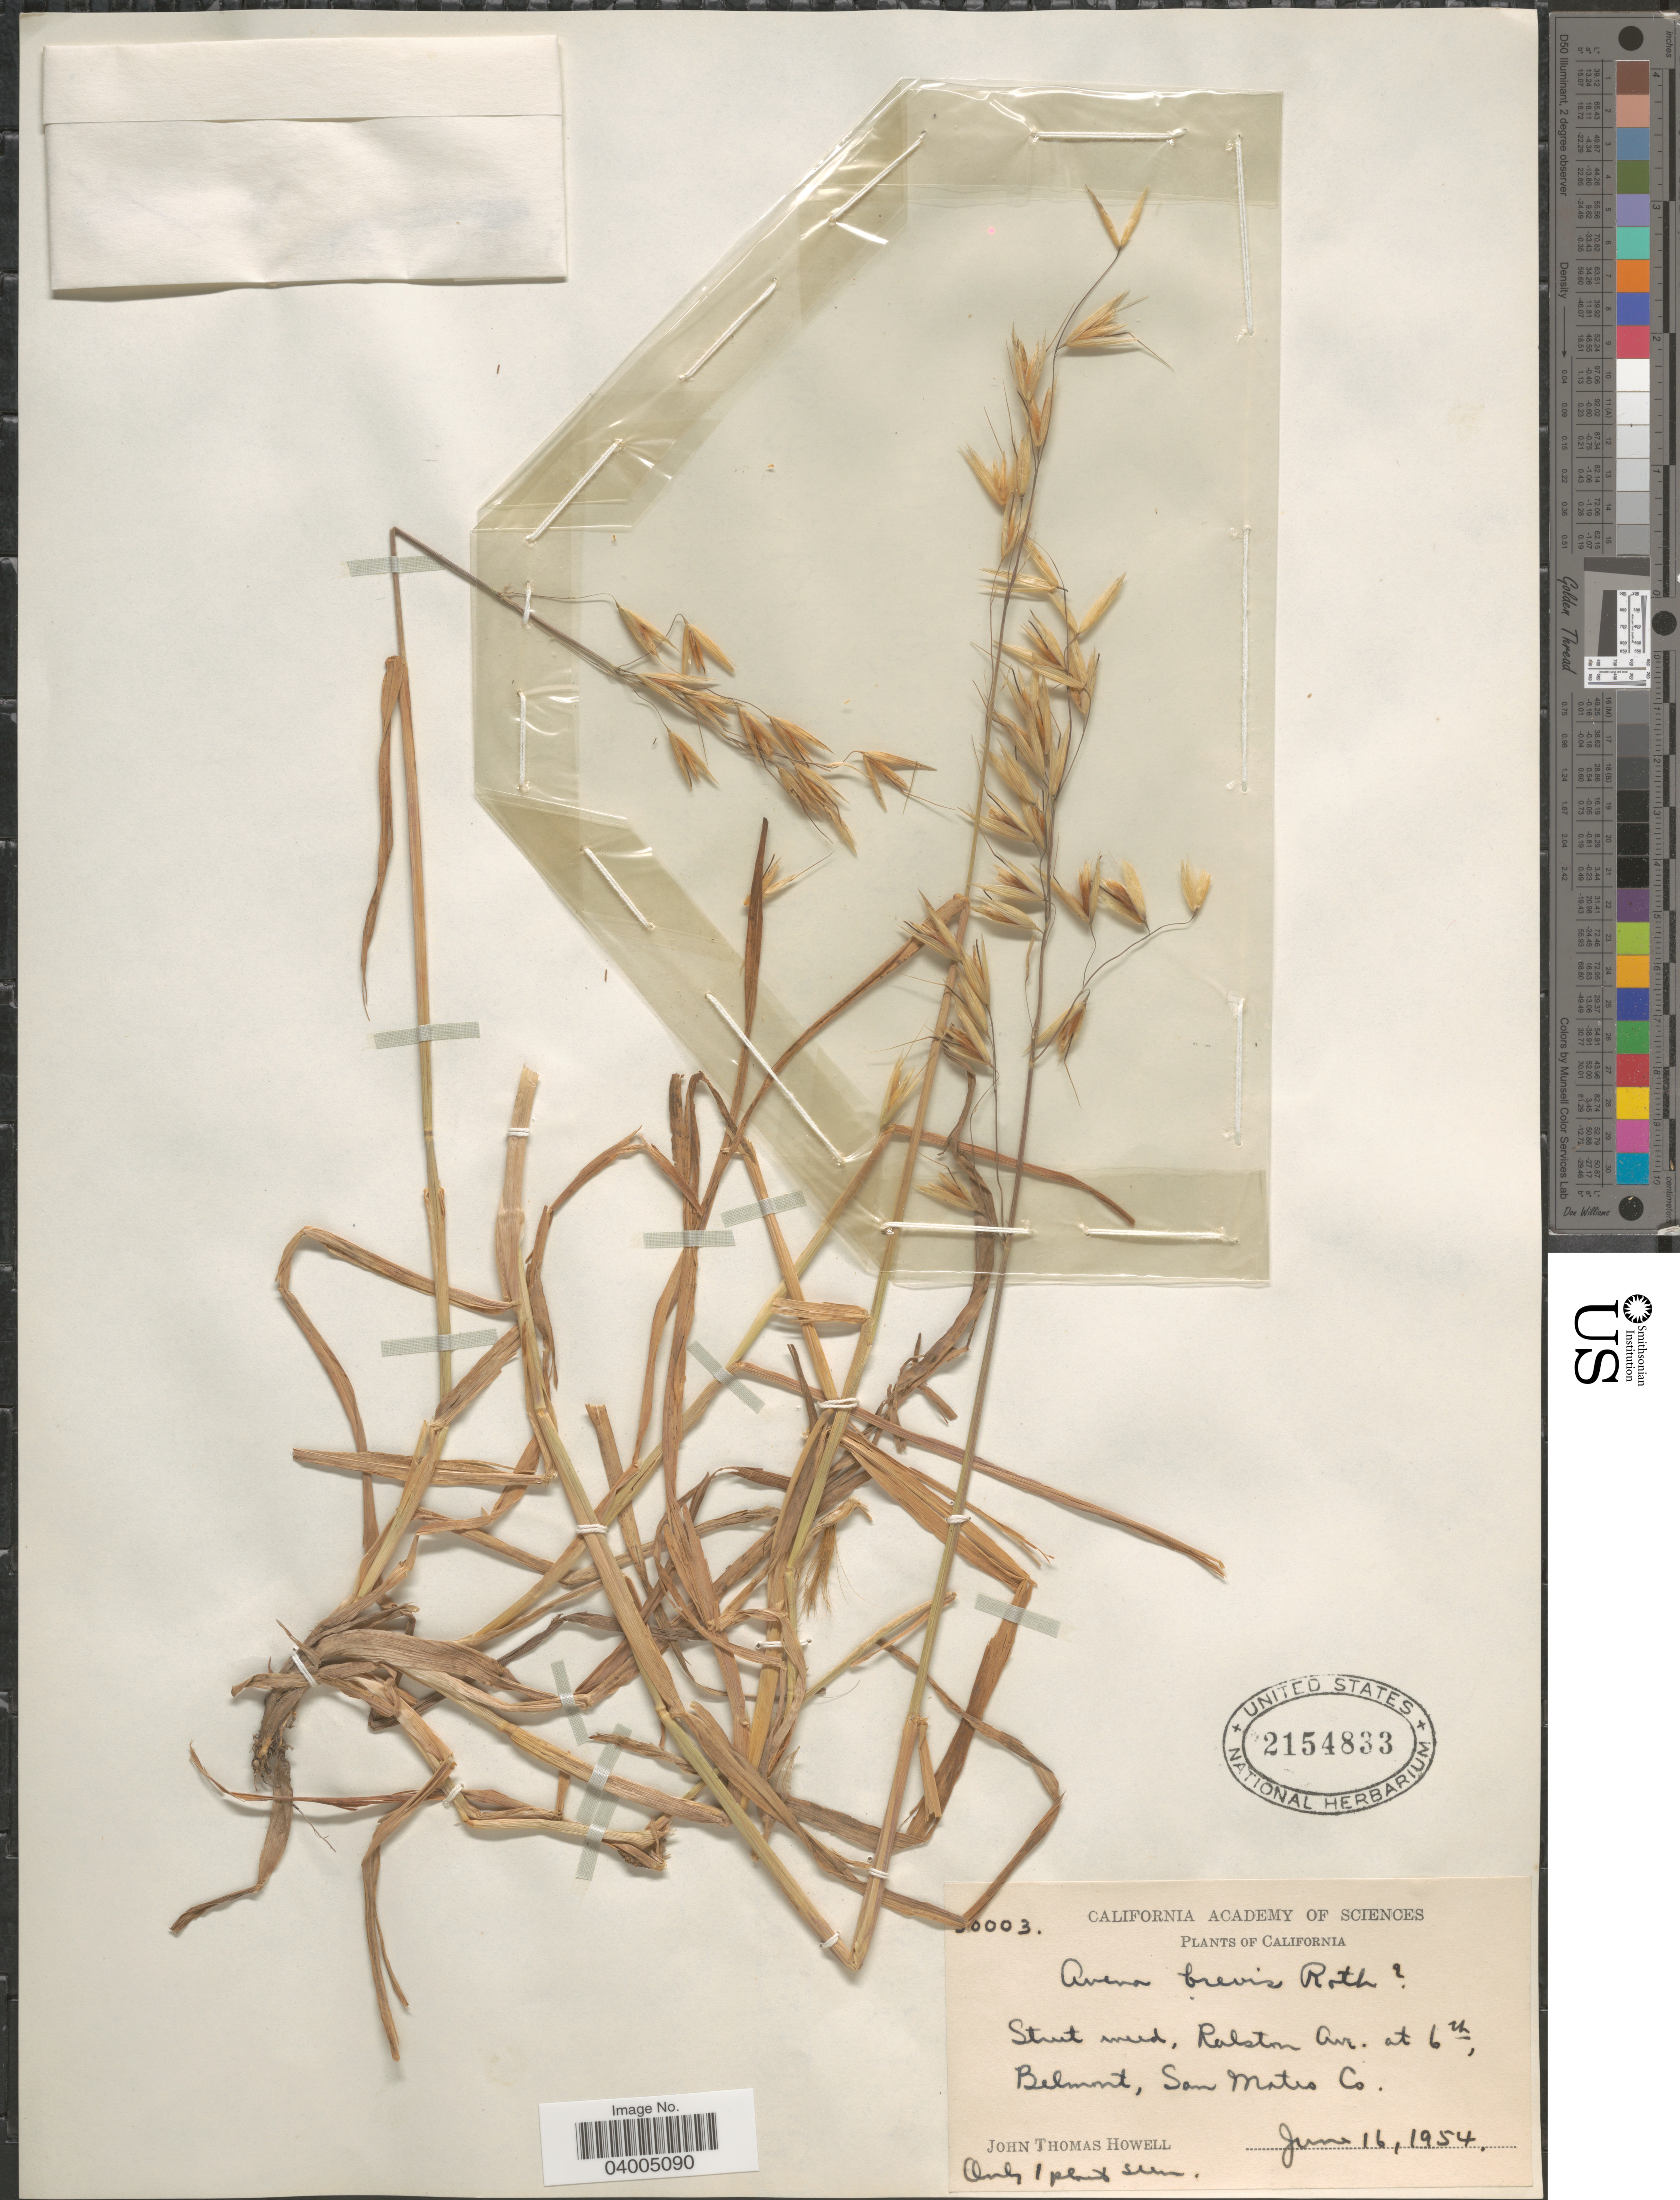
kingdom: Plantae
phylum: Tracheophyta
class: Liliopsida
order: Poales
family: Poaceae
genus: Avena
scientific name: Avena sp.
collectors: J. T. Howell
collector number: !0003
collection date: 1954-06-16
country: United States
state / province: California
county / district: San Mateo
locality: Street weed, Ralston Ave. at 6th. Belmont, San Mateo Co.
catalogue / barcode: US 2154833